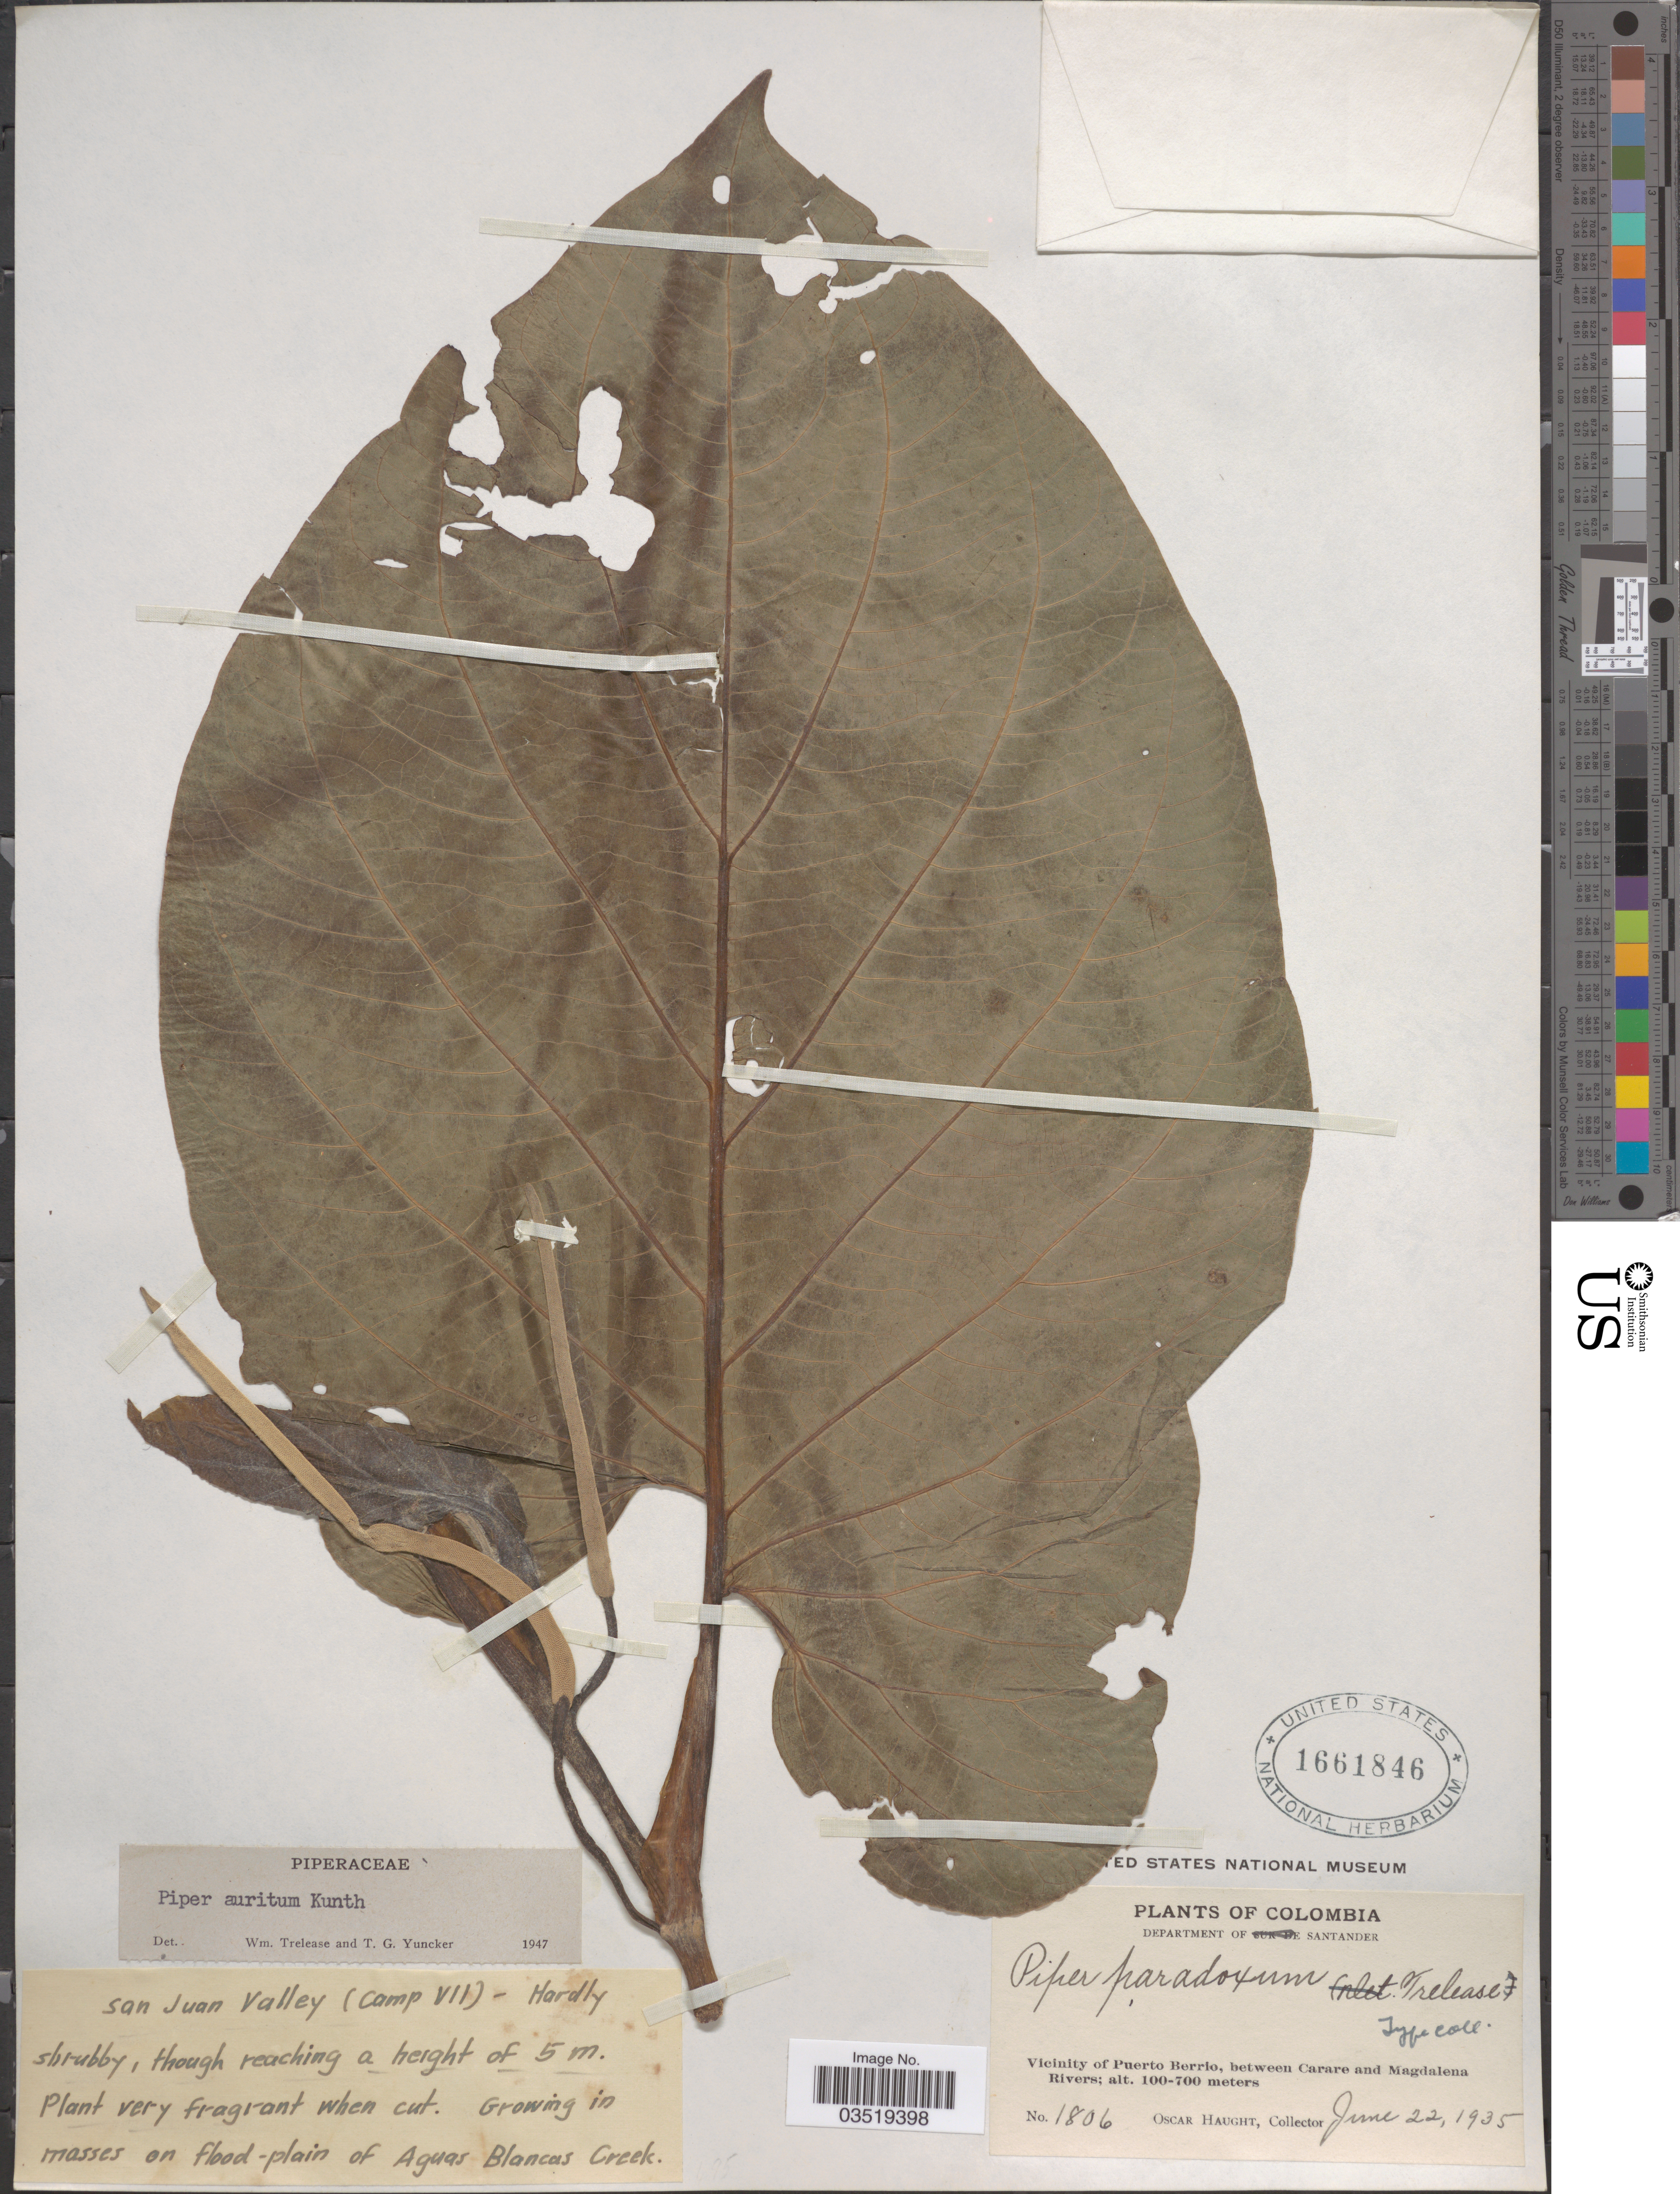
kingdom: Plantae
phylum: Tracheophyta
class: Magnoliopsida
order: Piperales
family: Piperaceae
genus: Piper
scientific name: Piper auritum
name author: Kunth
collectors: O. L. Haught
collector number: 1806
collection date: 1935-06-22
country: Colombia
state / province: Santander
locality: San Juan Valley (Camp VII). In masses on flood-plain of Aguas Blancas Creek. Department of Santander. Vicinity of Puerto Berrio, between Carare and Magdalena Rivers.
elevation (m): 100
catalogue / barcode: US 1661846